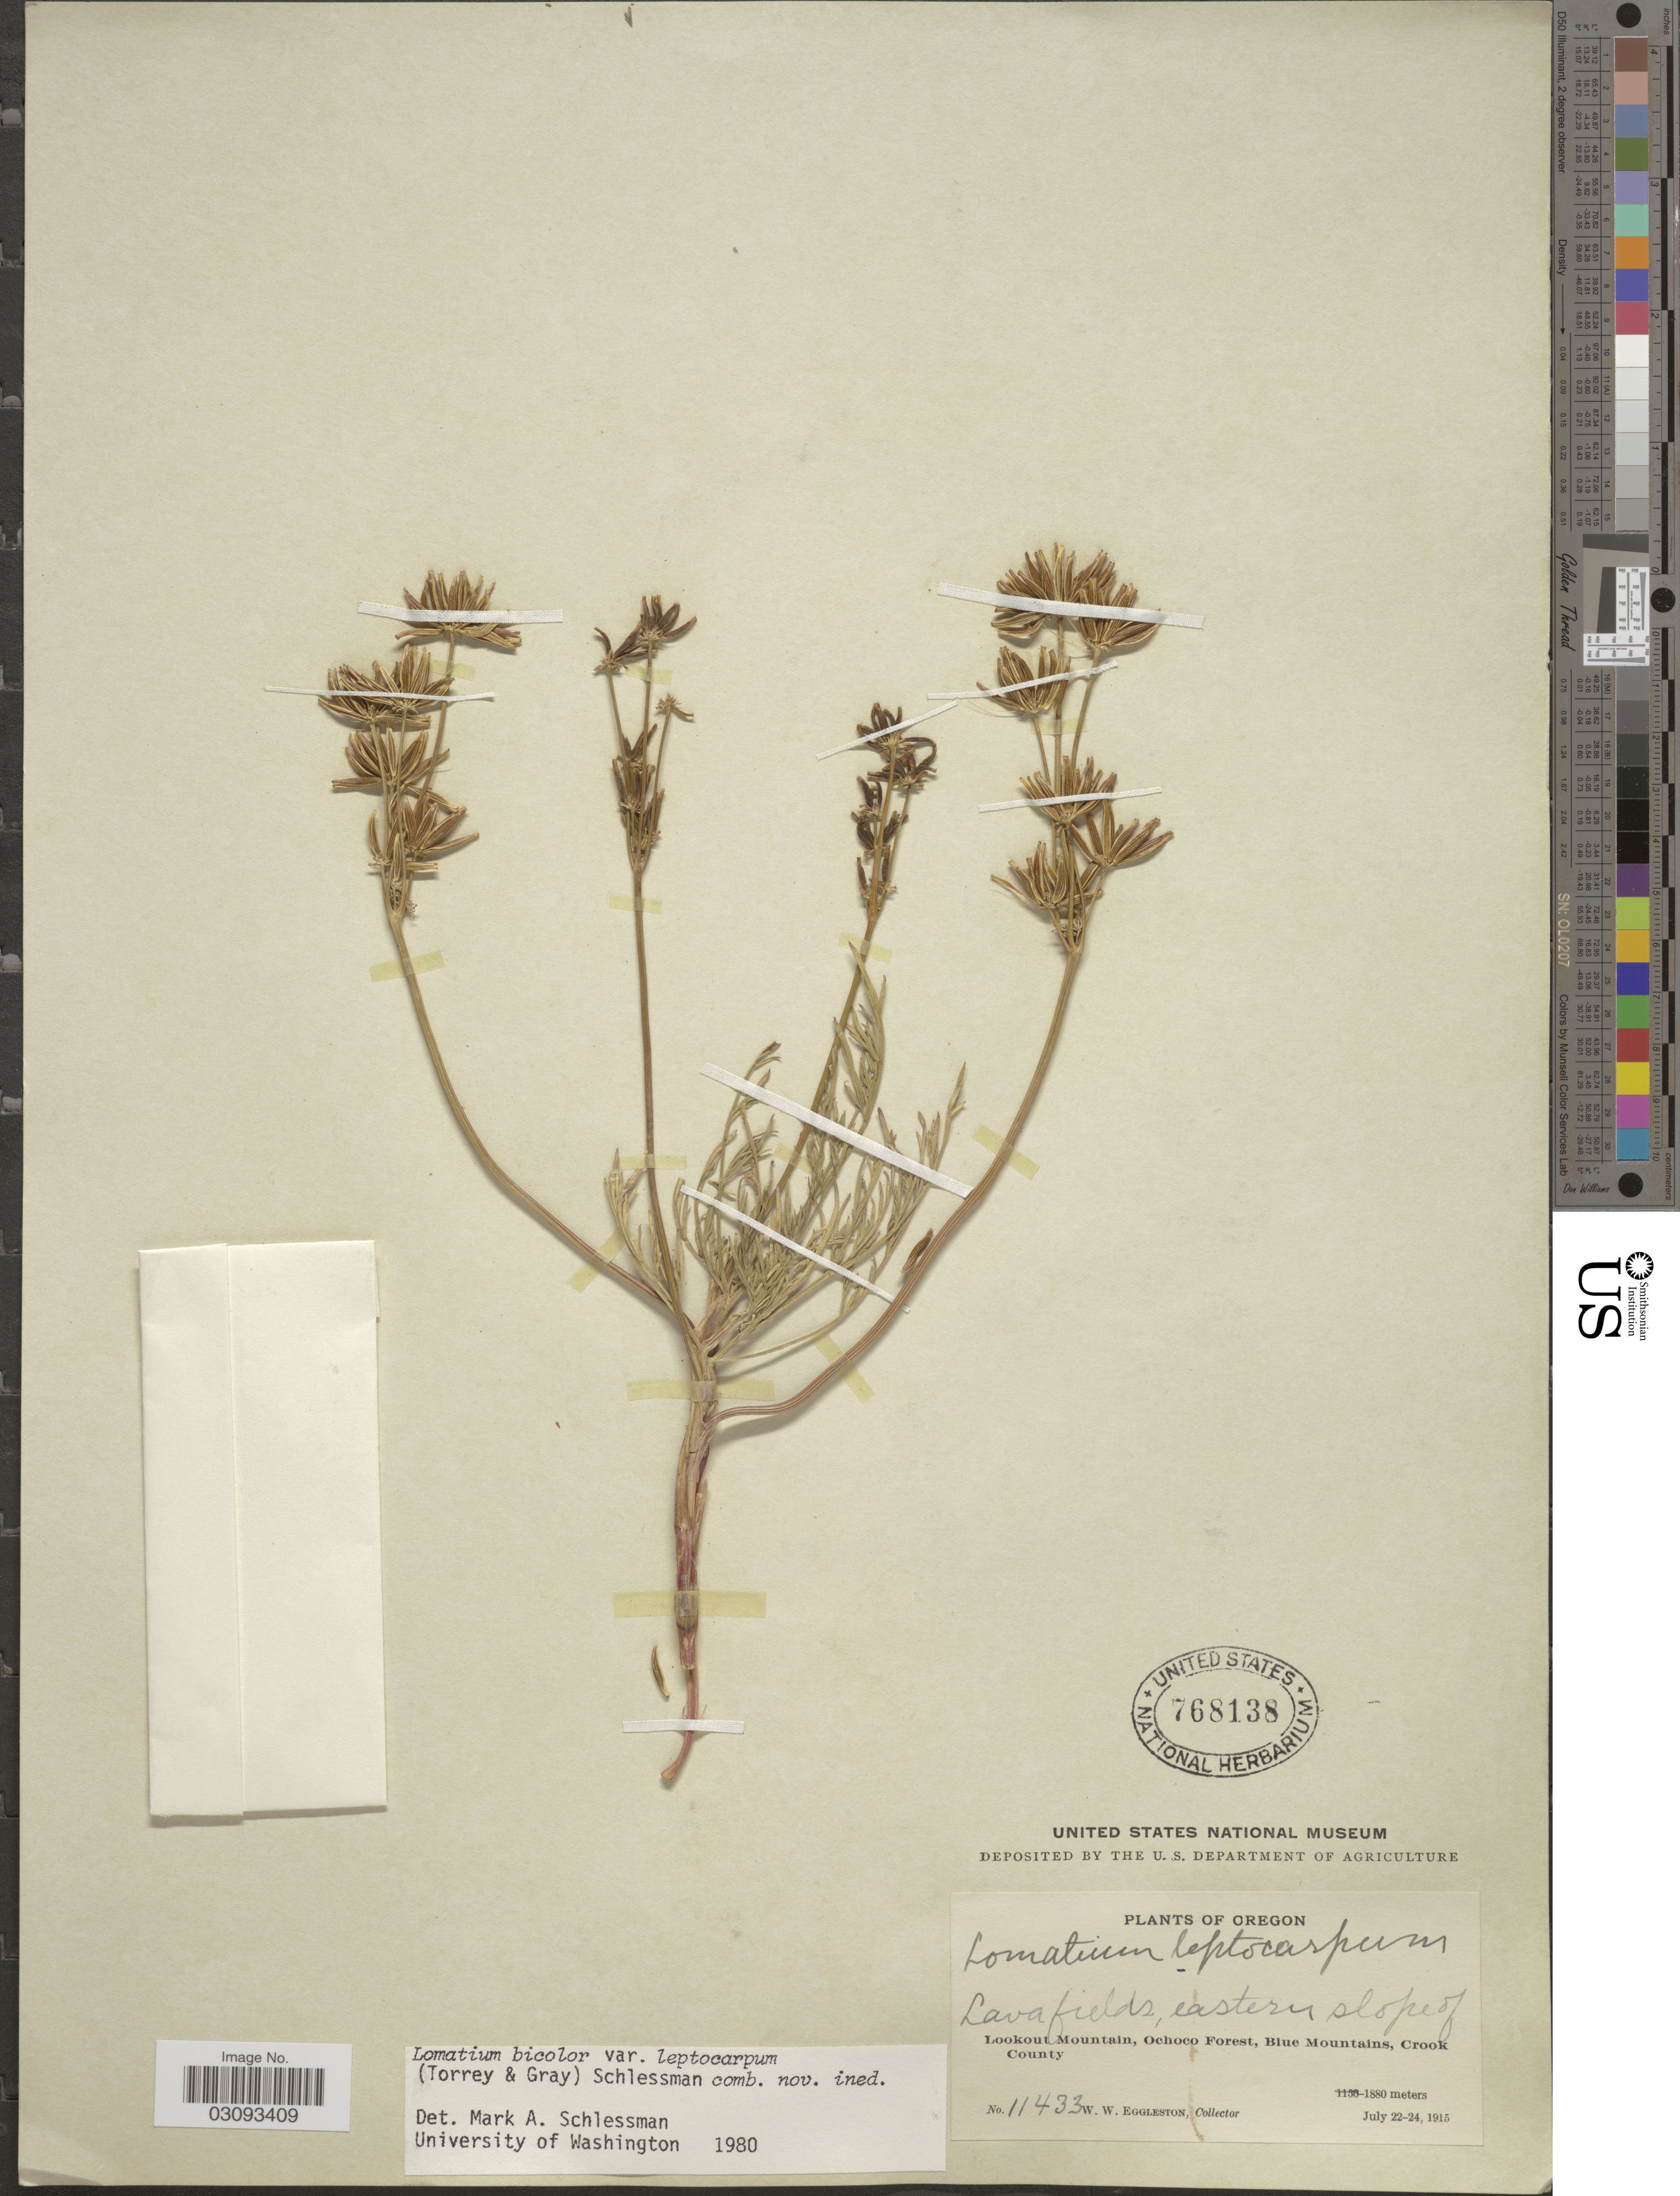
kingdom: Plantae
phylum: Tracheophyta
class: Magnoliopsida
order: Apiales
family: Apiaceae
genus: Lomatium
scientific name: Lomatium bicolor var. leptocarpum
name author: (Torr. & A. Gray) Schlessman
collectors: W. W. Eggleston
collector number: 11433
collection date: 1915-07-22/1915-07-24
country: United States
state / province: Oregon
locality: Lava fields, eastern slope of Lookout Mountain, Ochoco Forest, Blue Mountains, Crook County.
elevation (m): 1880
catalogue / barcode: US 768138